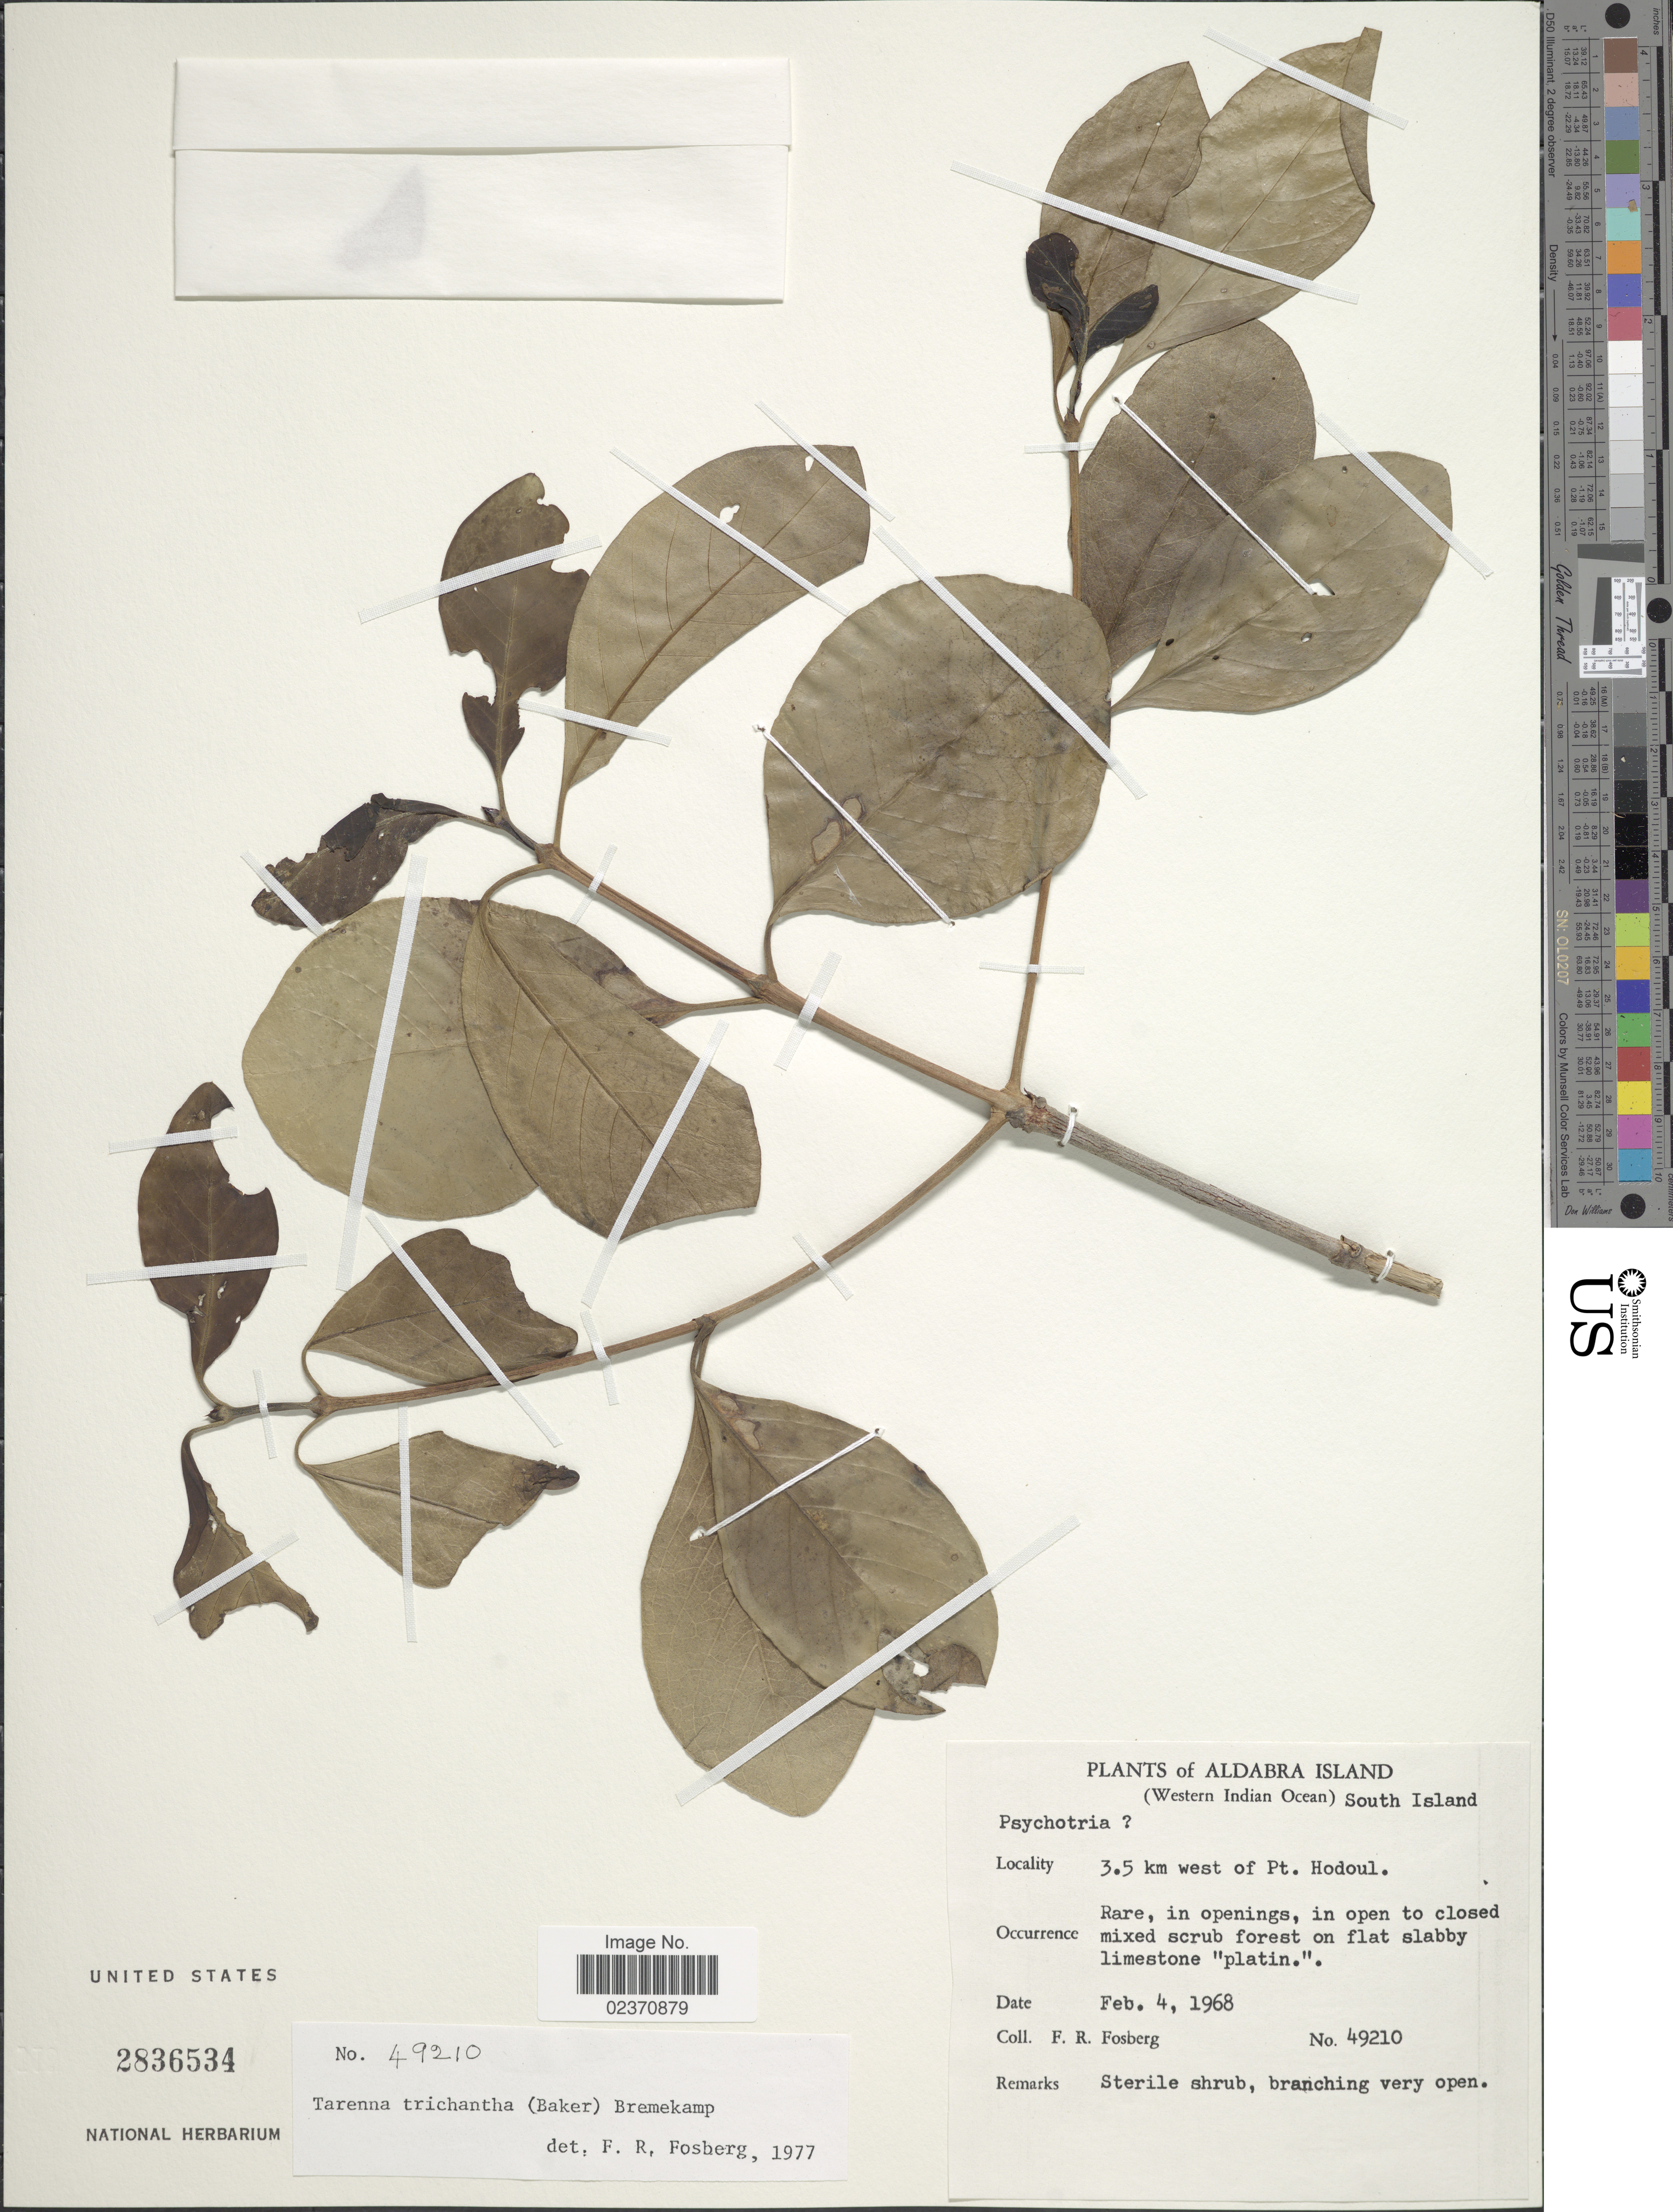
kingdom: Plantae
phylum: Tracheophyta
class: Magnoliopsida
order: Gentianales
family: Rubiaceae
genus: Paracephaelis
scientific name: Paracephaelis trichantha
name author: (Baker) De Block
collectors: F. R. Fosberg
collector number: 49210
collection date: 1968-02-04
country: Seychelles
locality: Aldabra Island, (Western Indian Ocean) South Island, 3.5 km west of Pt. Hodoul.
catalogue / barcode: US 2836534